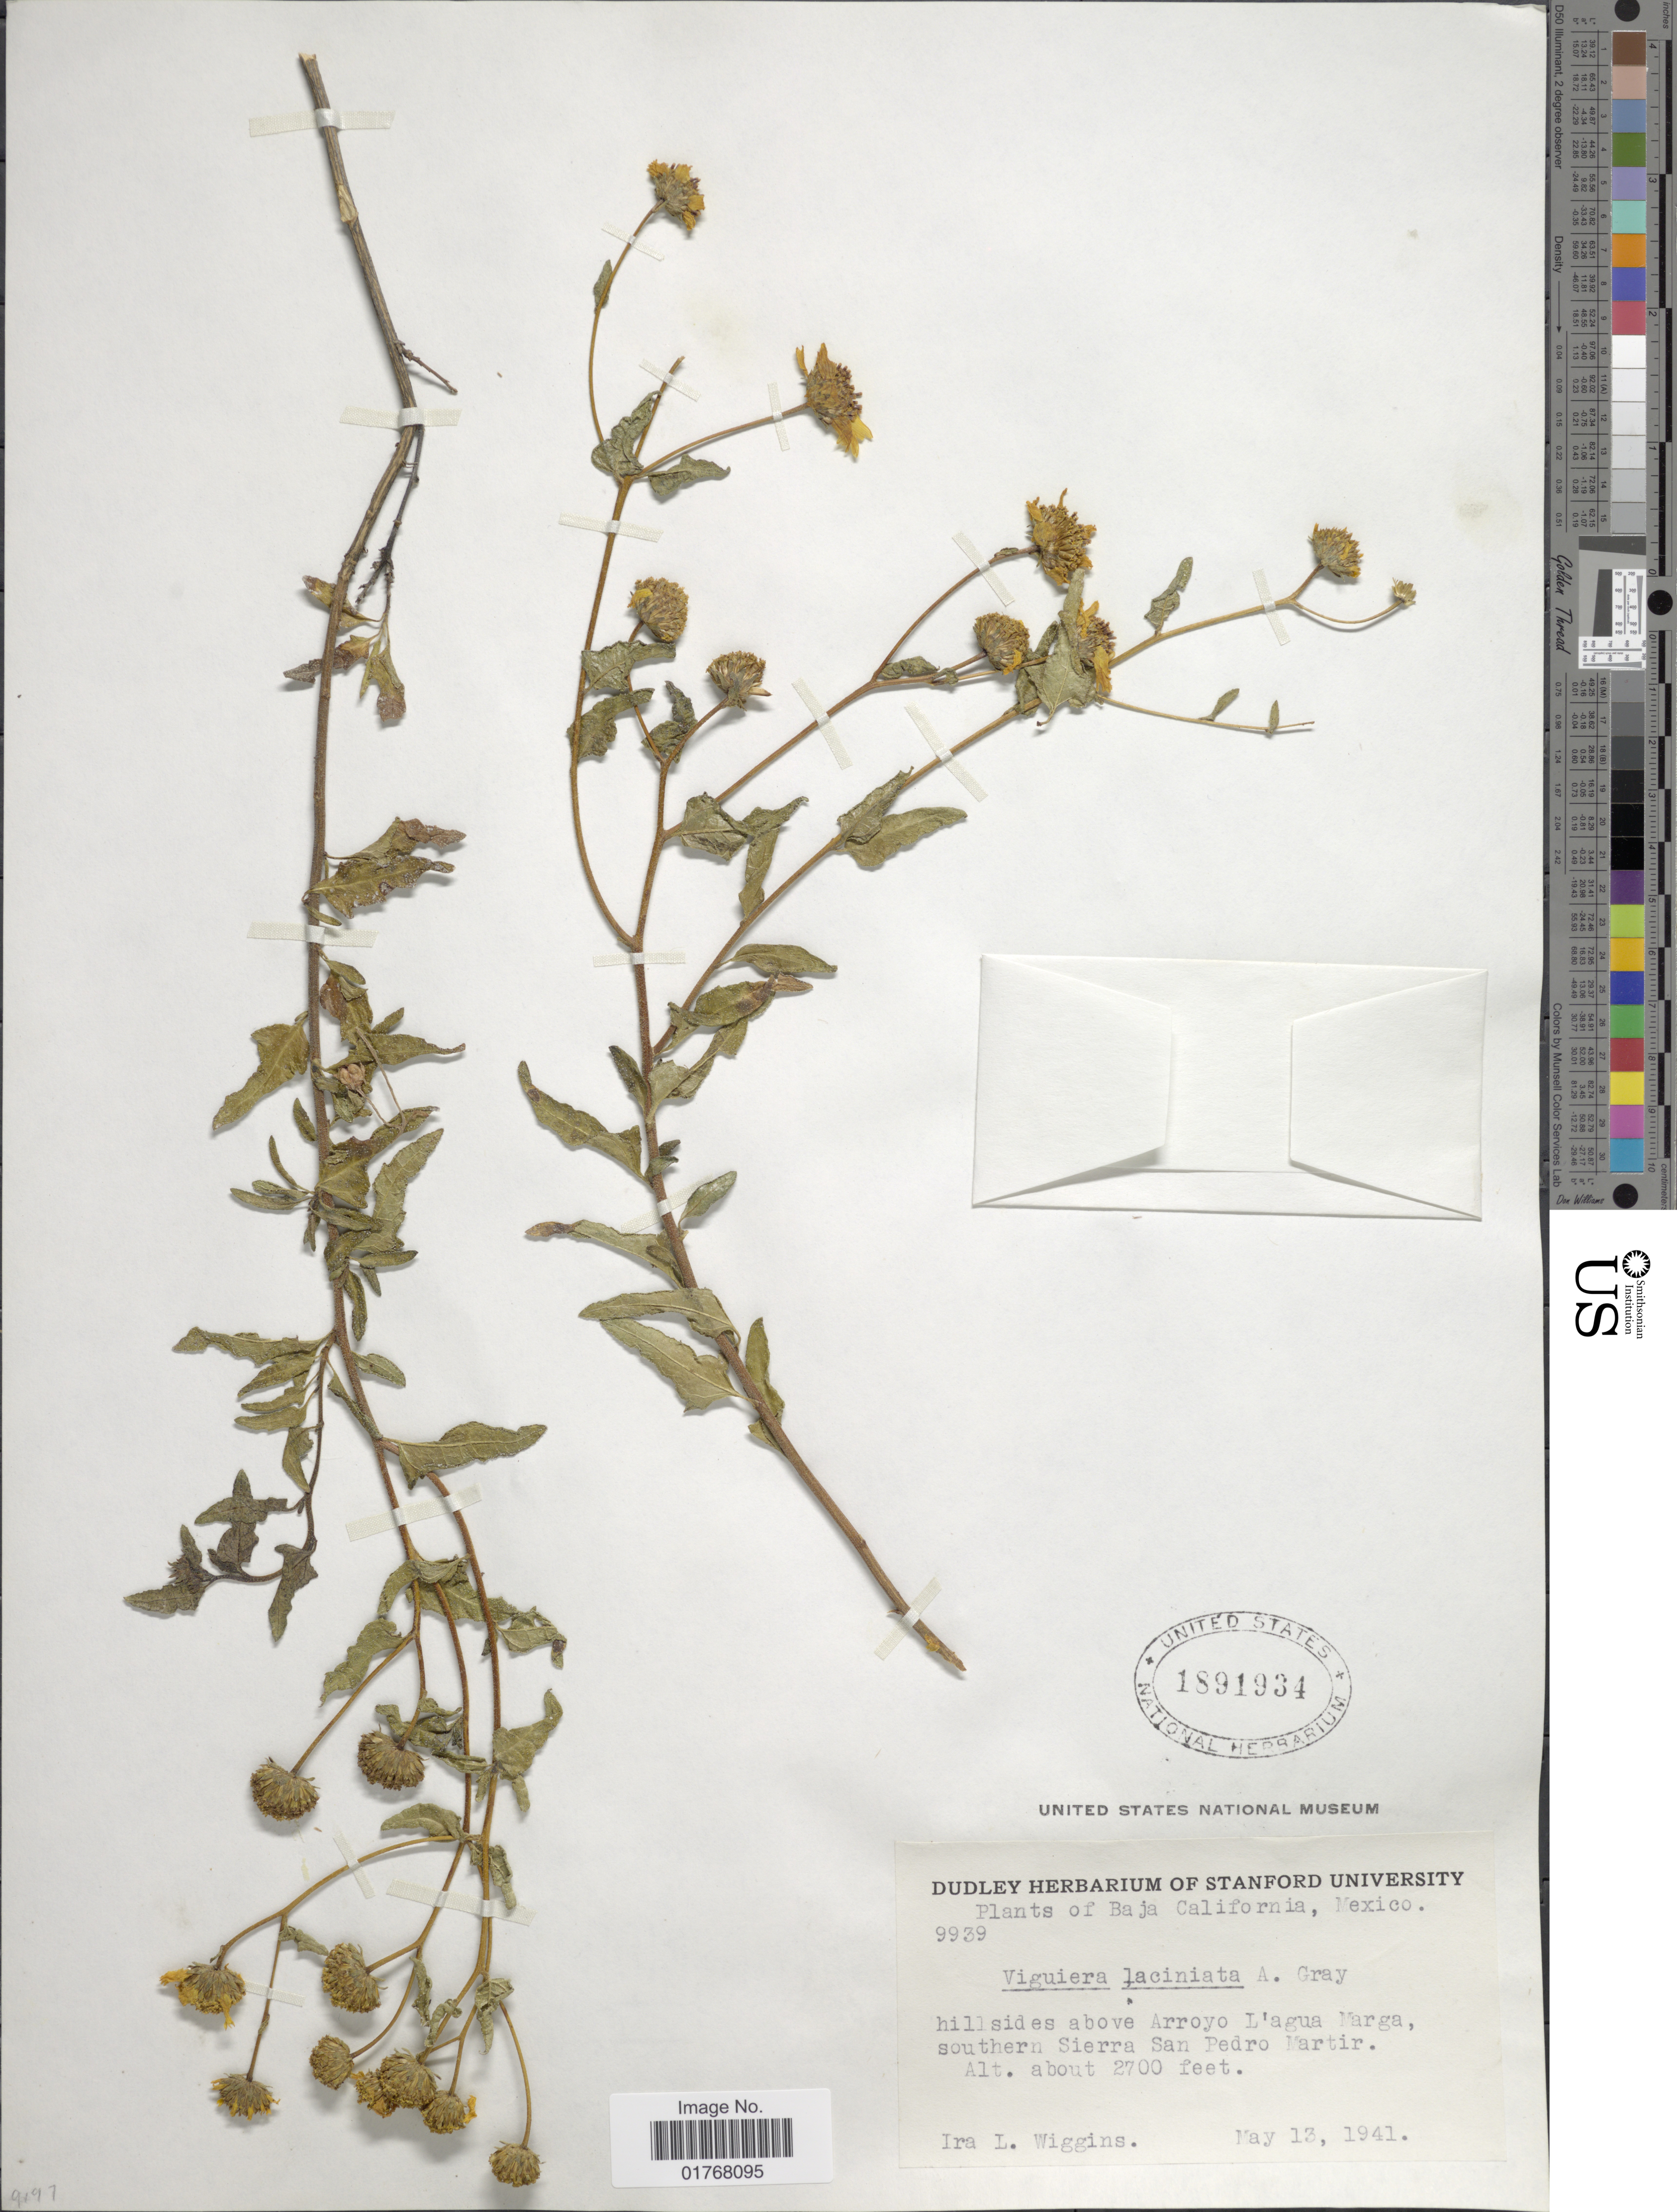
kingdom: Plantae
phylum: Tracheophyta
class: Magnoliopsida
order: Asterales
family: Asteraceae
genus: Viguiera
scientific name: Viguiera laciniata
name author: A. Gray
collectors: I. L. Wiggins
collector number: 9939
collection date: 1941-05-13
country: Mexico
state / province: Baja California Sur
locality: Hillsides above Arroyo L'agua Marga, southern Sierra San Pedro Martir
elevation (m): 823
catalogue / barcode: US 1891934